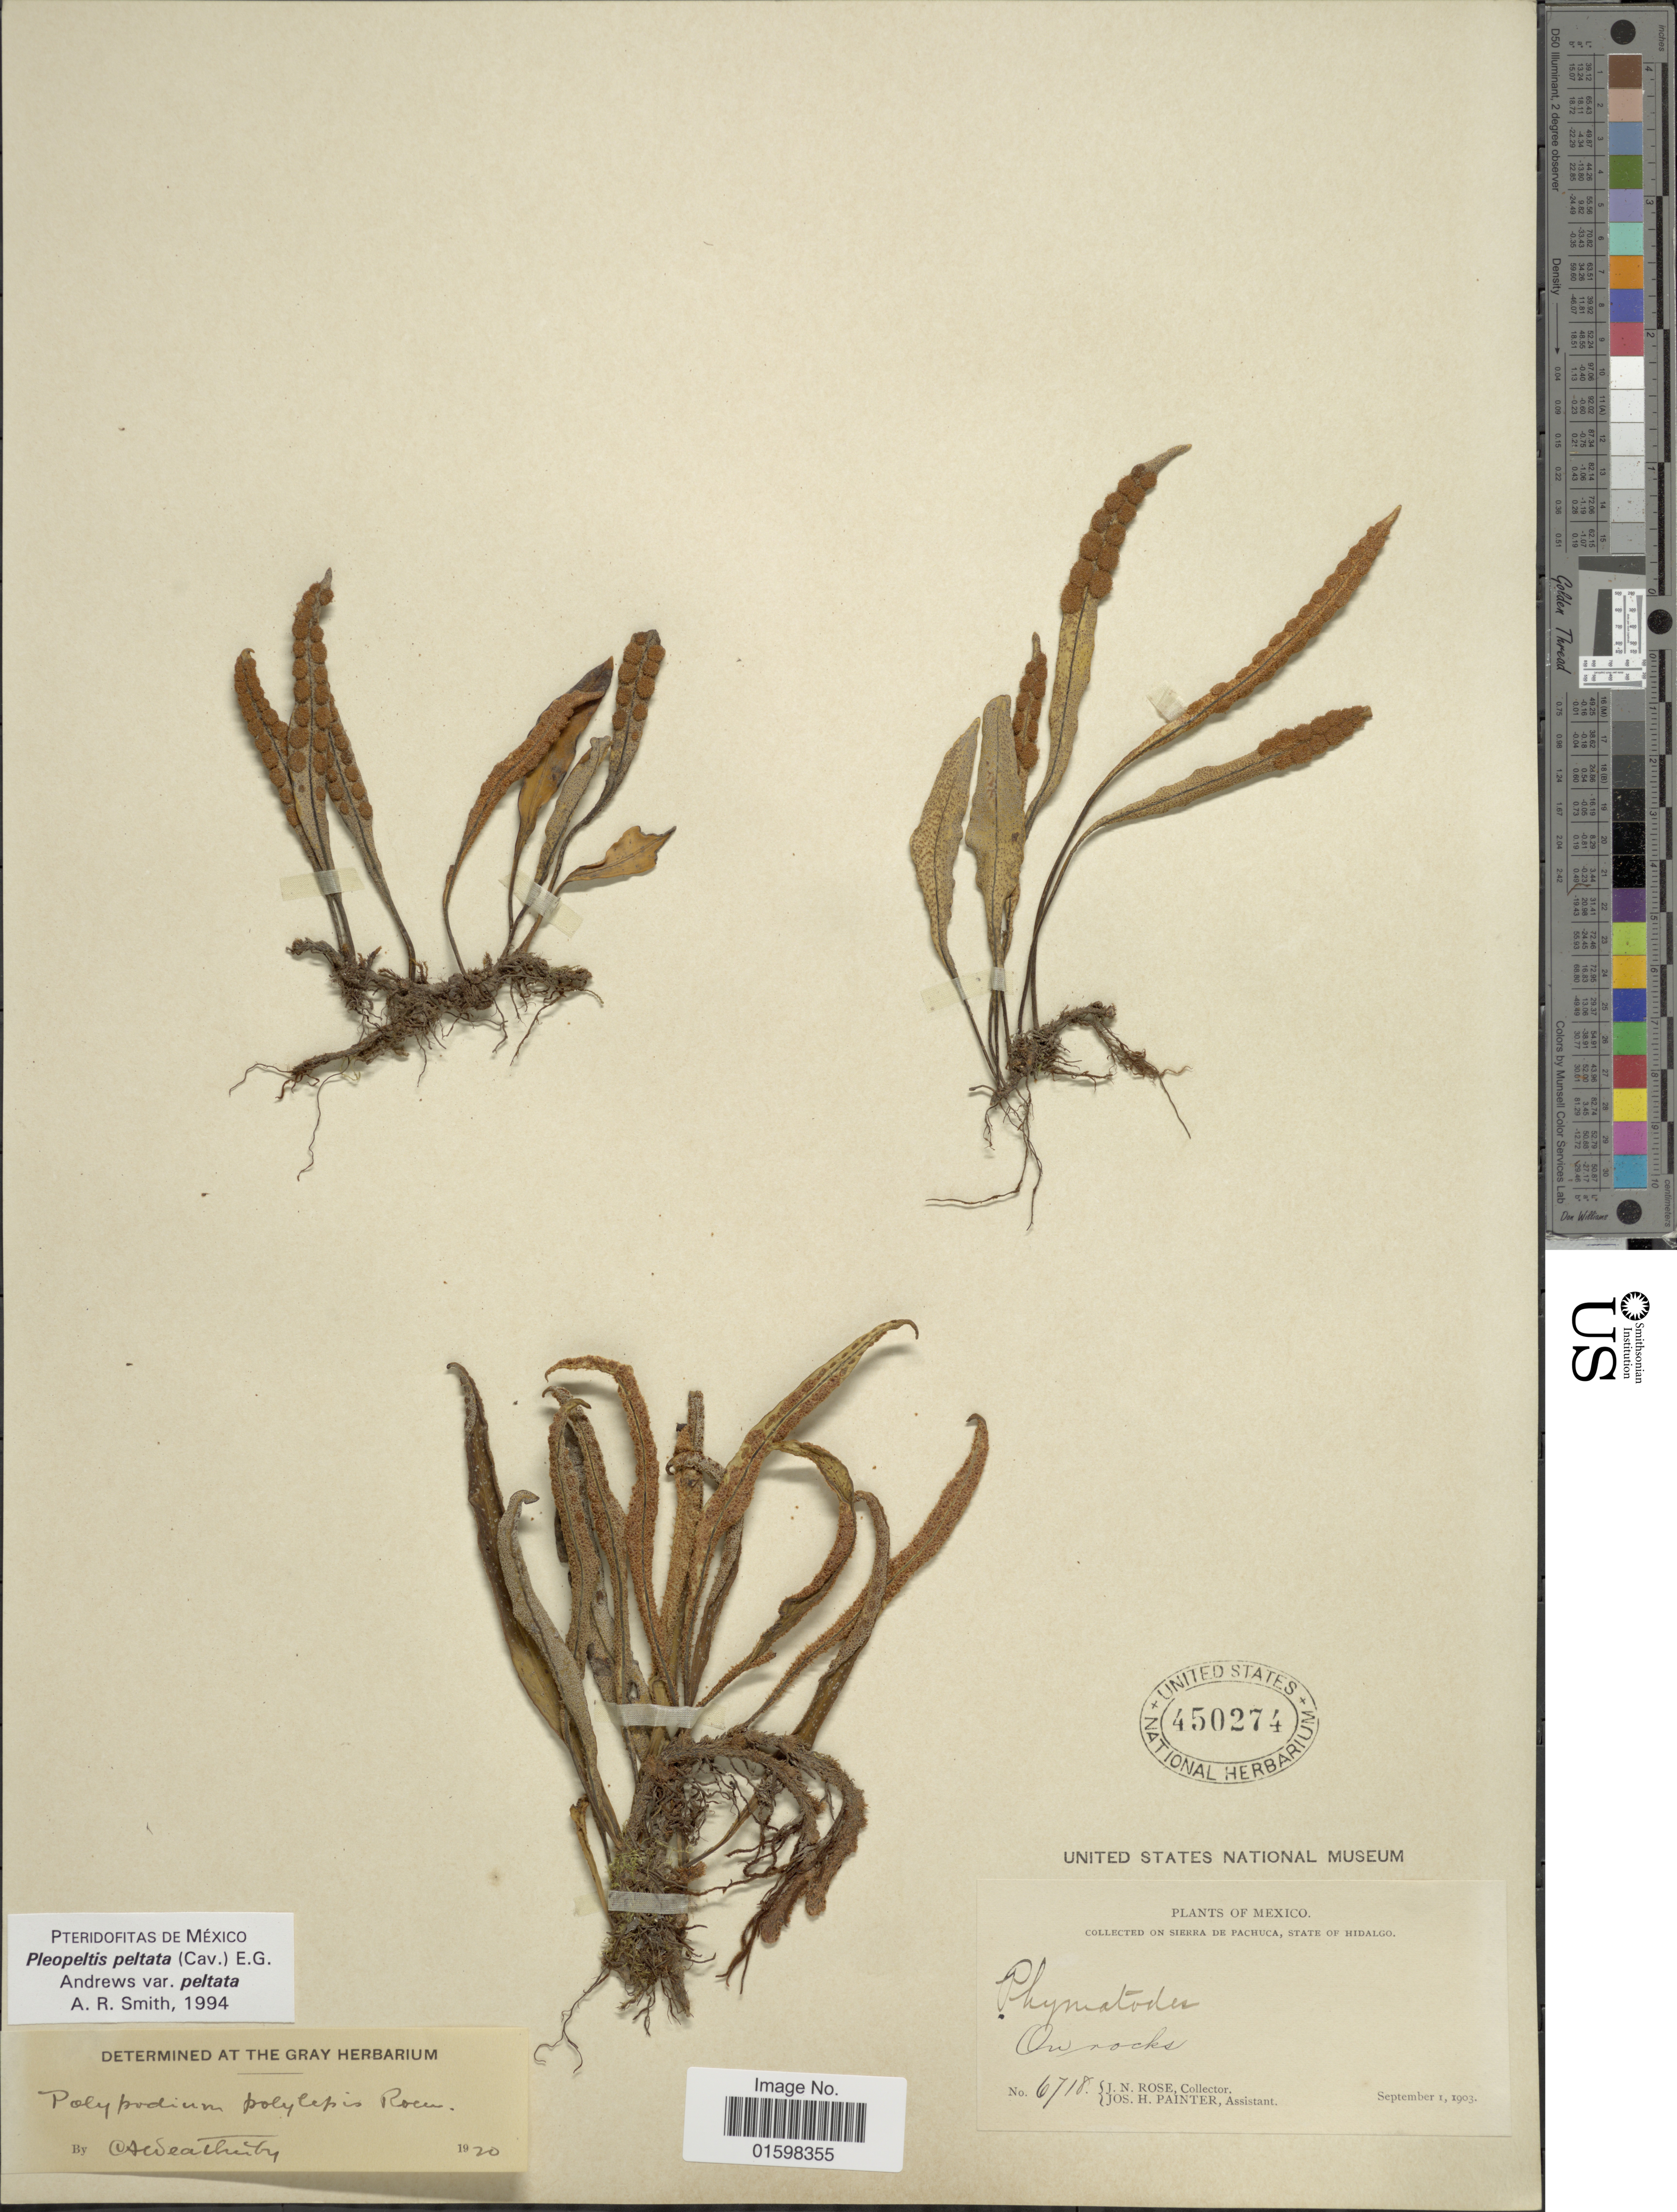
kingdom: Plantae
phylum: Tracheophyta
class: Polypodiopsida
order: Polypodiales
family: Polypodiaceae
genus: Pleopeltis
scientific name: Pleopeltis polylepis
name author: (Roem. ex Kunze) T. Moore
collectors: J. N. Rose & J. H. Painter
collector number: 6718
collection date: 1903-09-01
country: Mexico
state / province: Hidalgo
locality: Sierra de Pachuca, State of Hidalgo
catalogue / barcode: US 450274